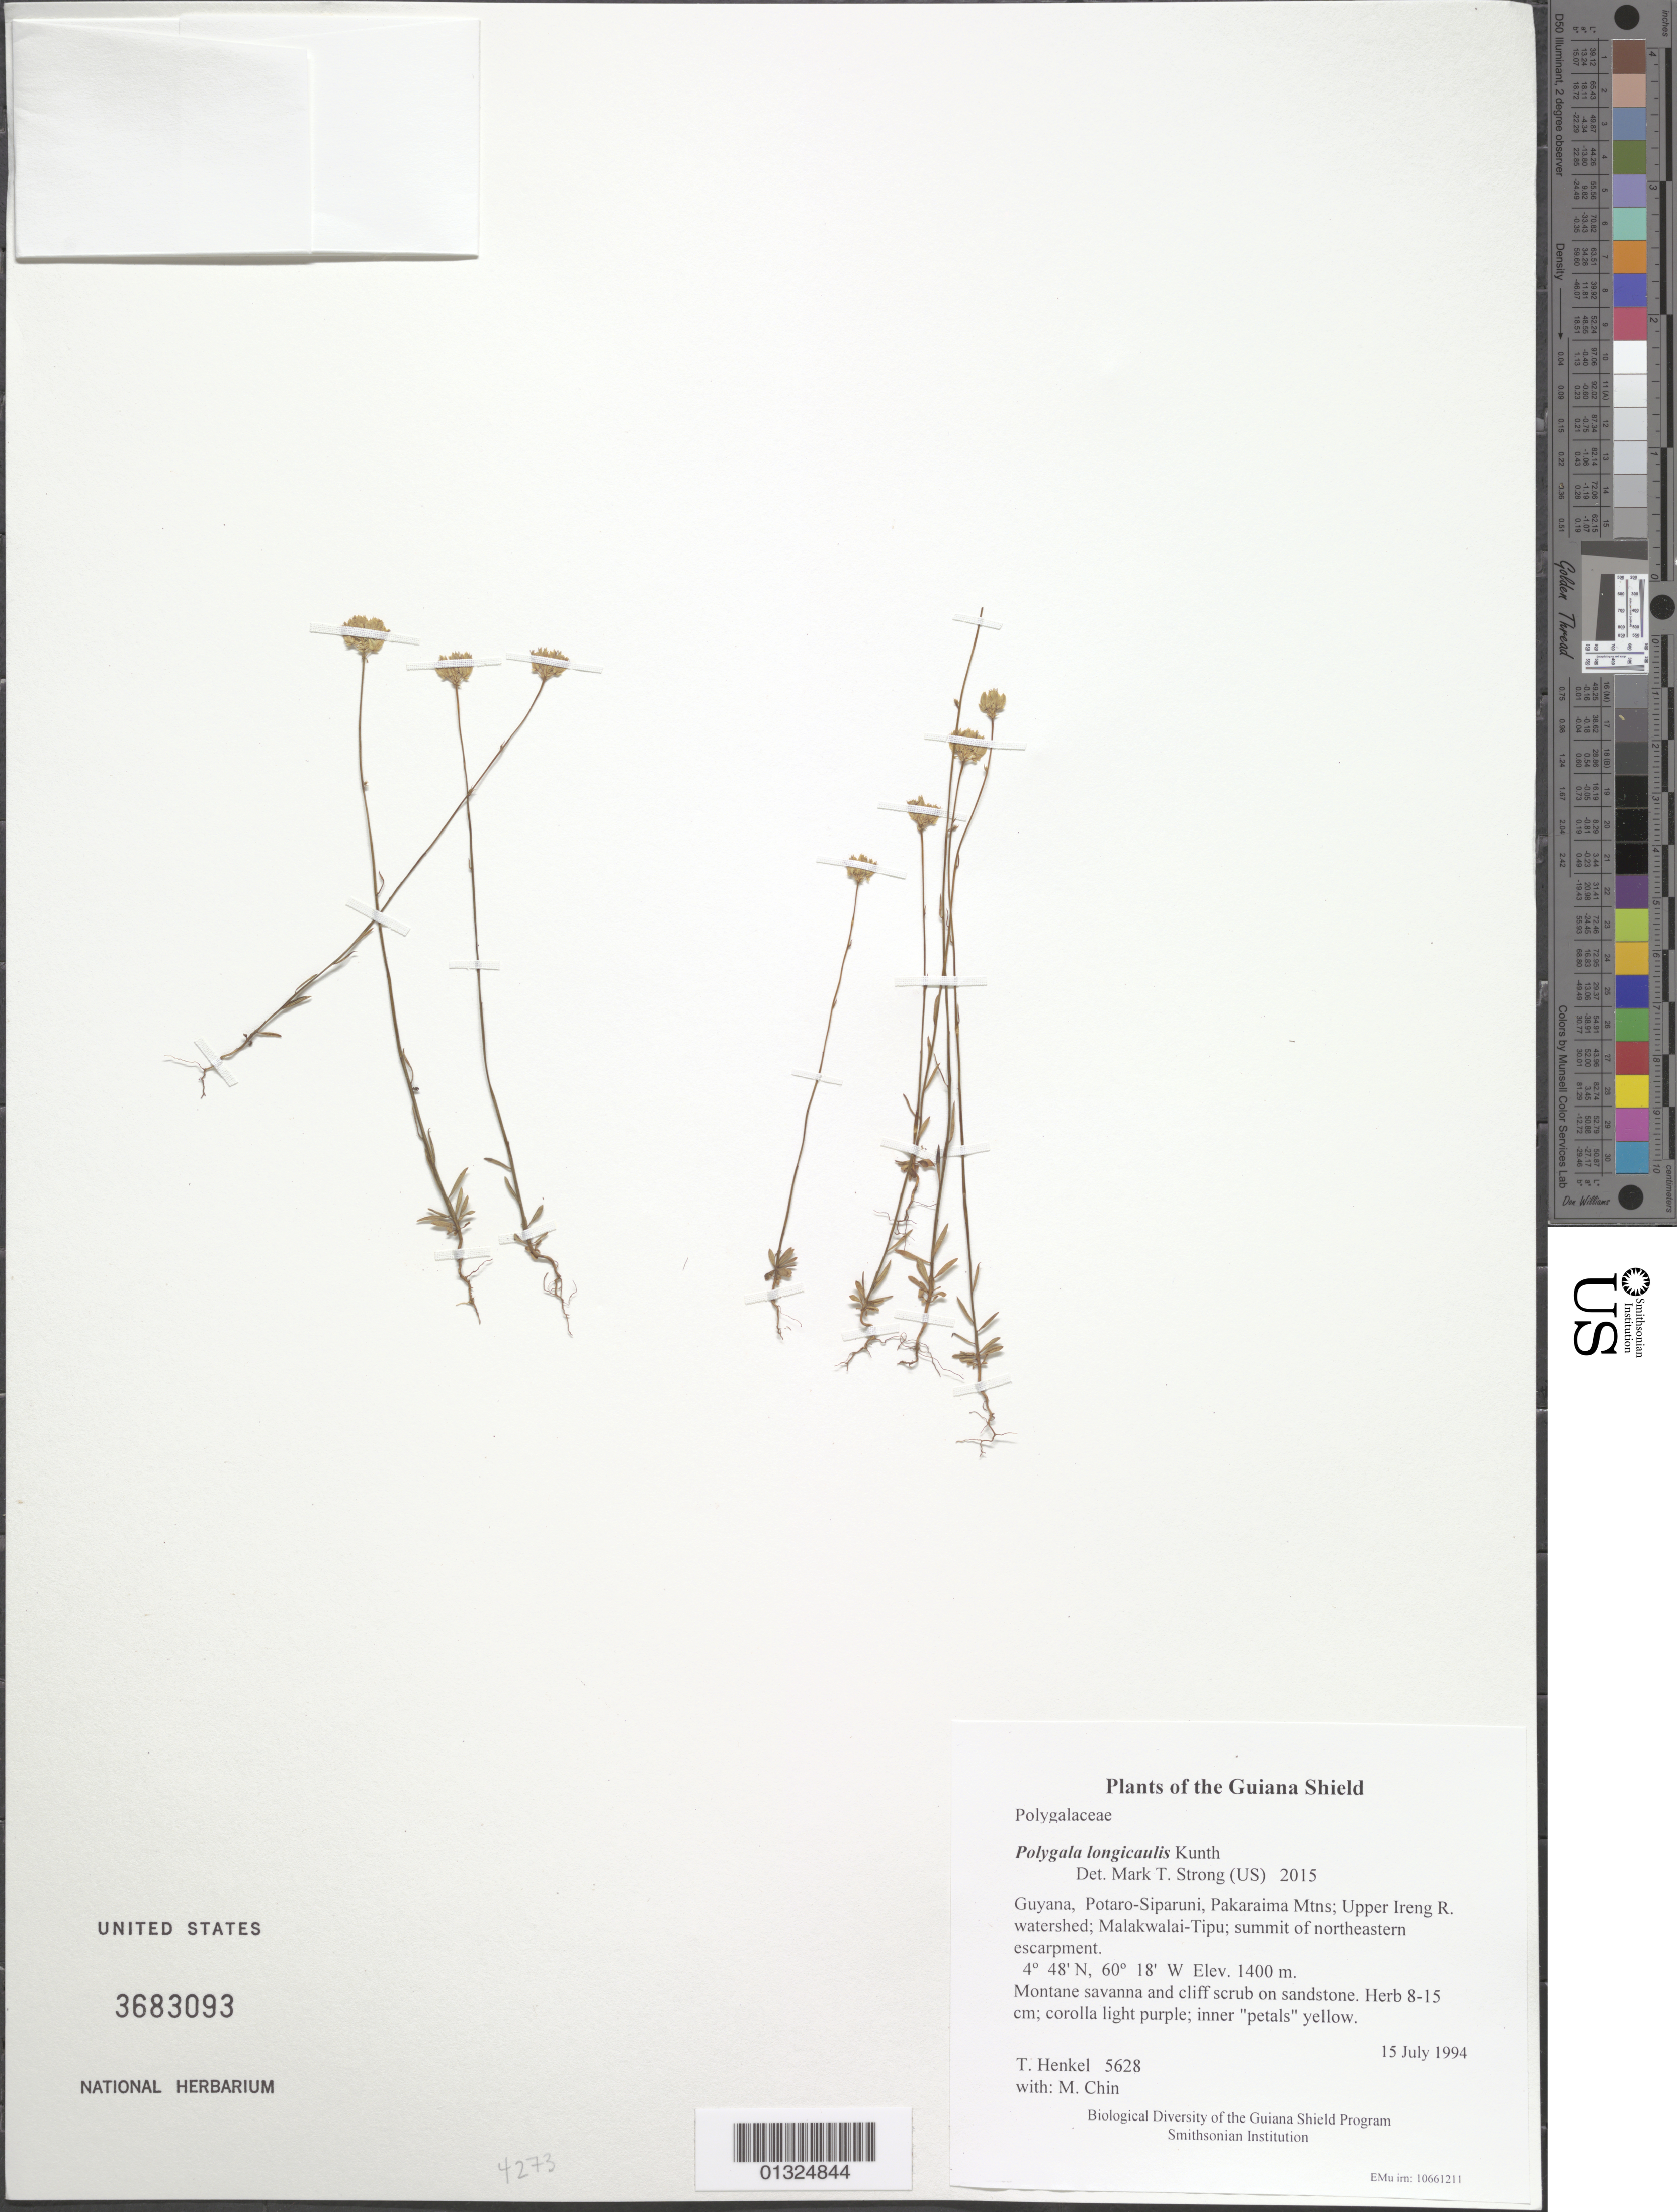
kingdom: Plantae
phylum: Tracheophyta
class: Magnoliopsida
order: Fabales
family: Polygalaceae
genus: Polygala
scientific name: Polygala longicaulis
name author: Kunth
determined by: Strong, M. T., (US), Smithsonian Institution - National Museum of Natural History (UNITED STATES)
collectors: T. Henkel & M. Chin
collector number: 5628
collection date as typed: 15 July 1994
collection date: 1994-07-15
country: Guyana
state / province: Potaro-Siparuni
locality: Pakaraima Mtns; Upper Ireng R. watershed; Malakwalai-Tipu; summit of northeastern escarpment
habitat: Montane savanna and cliff scrub on sandstone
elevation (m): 1400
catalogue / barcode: US 3683093